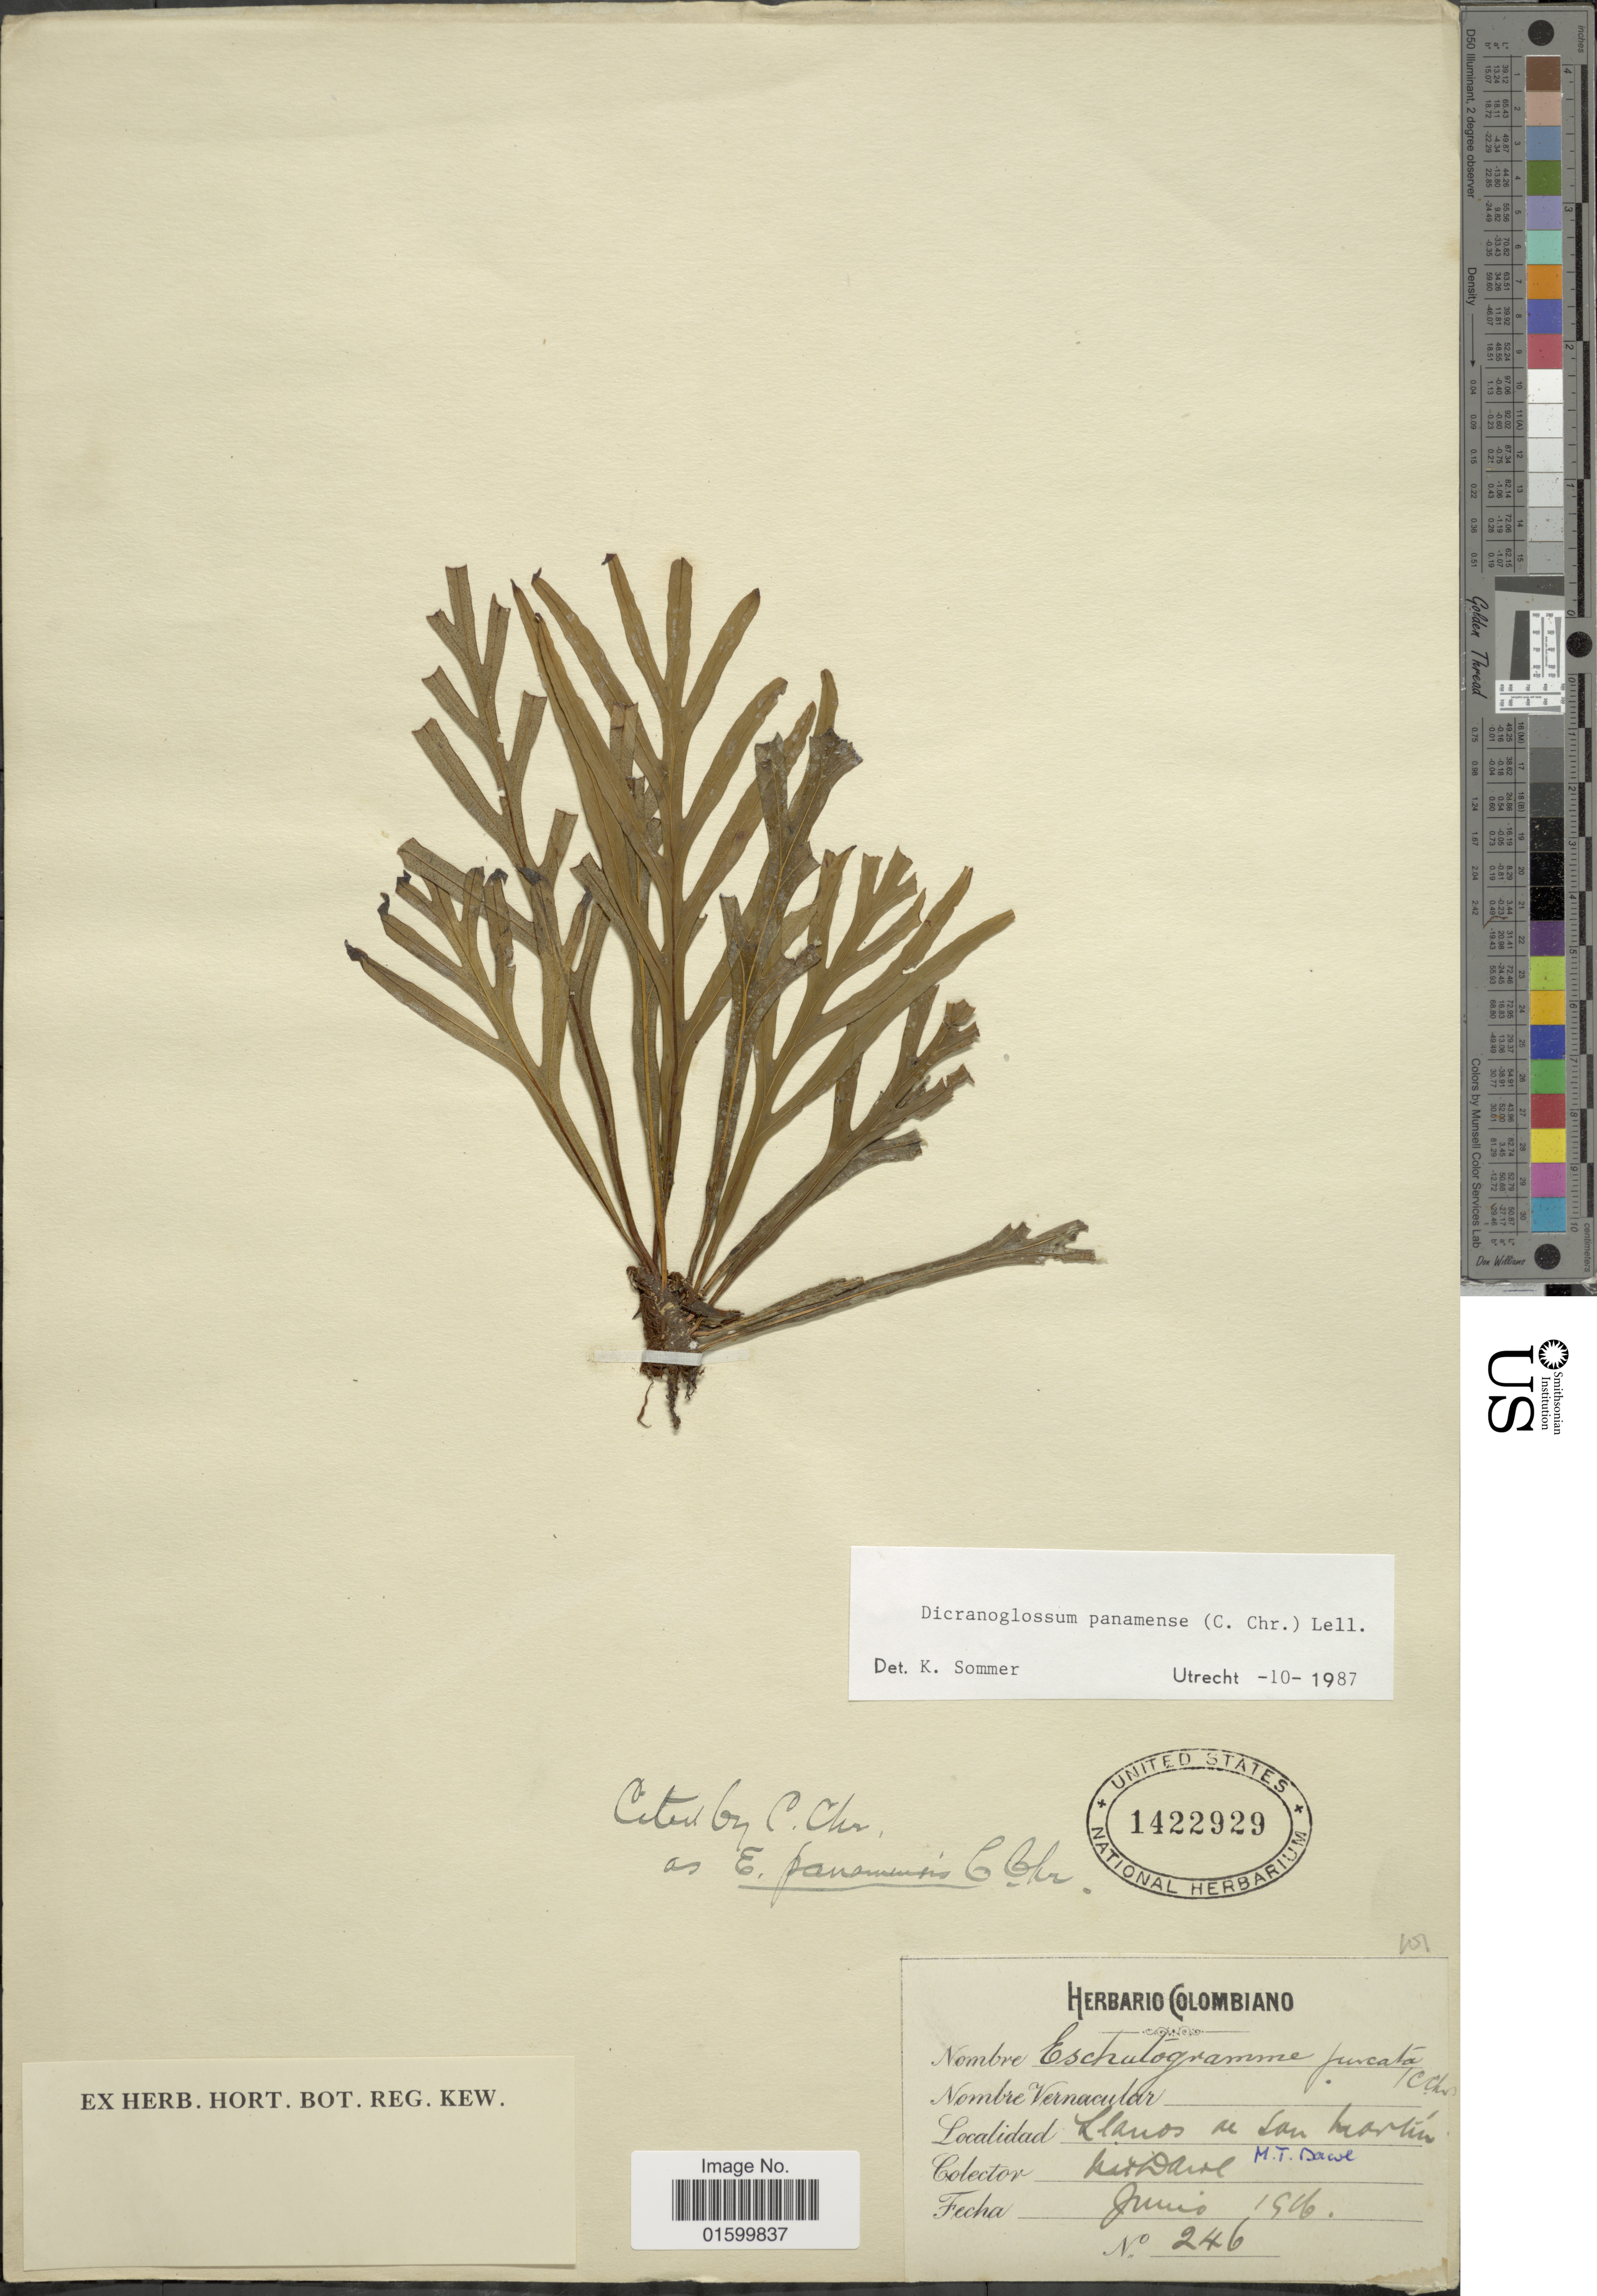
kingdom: Plantae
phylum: Tracheophyta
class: Polypodiopsida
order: Polypodiales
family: Polypodiaceae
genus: Pleopeltis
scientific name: Pleopeltis panamensis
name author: (Weath.) Pic. Serm.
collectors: M. T. Dawe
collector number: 246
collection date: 1906-06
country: Peru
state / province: San Martín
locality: Llanos de San Martin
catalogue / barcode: US 1422929